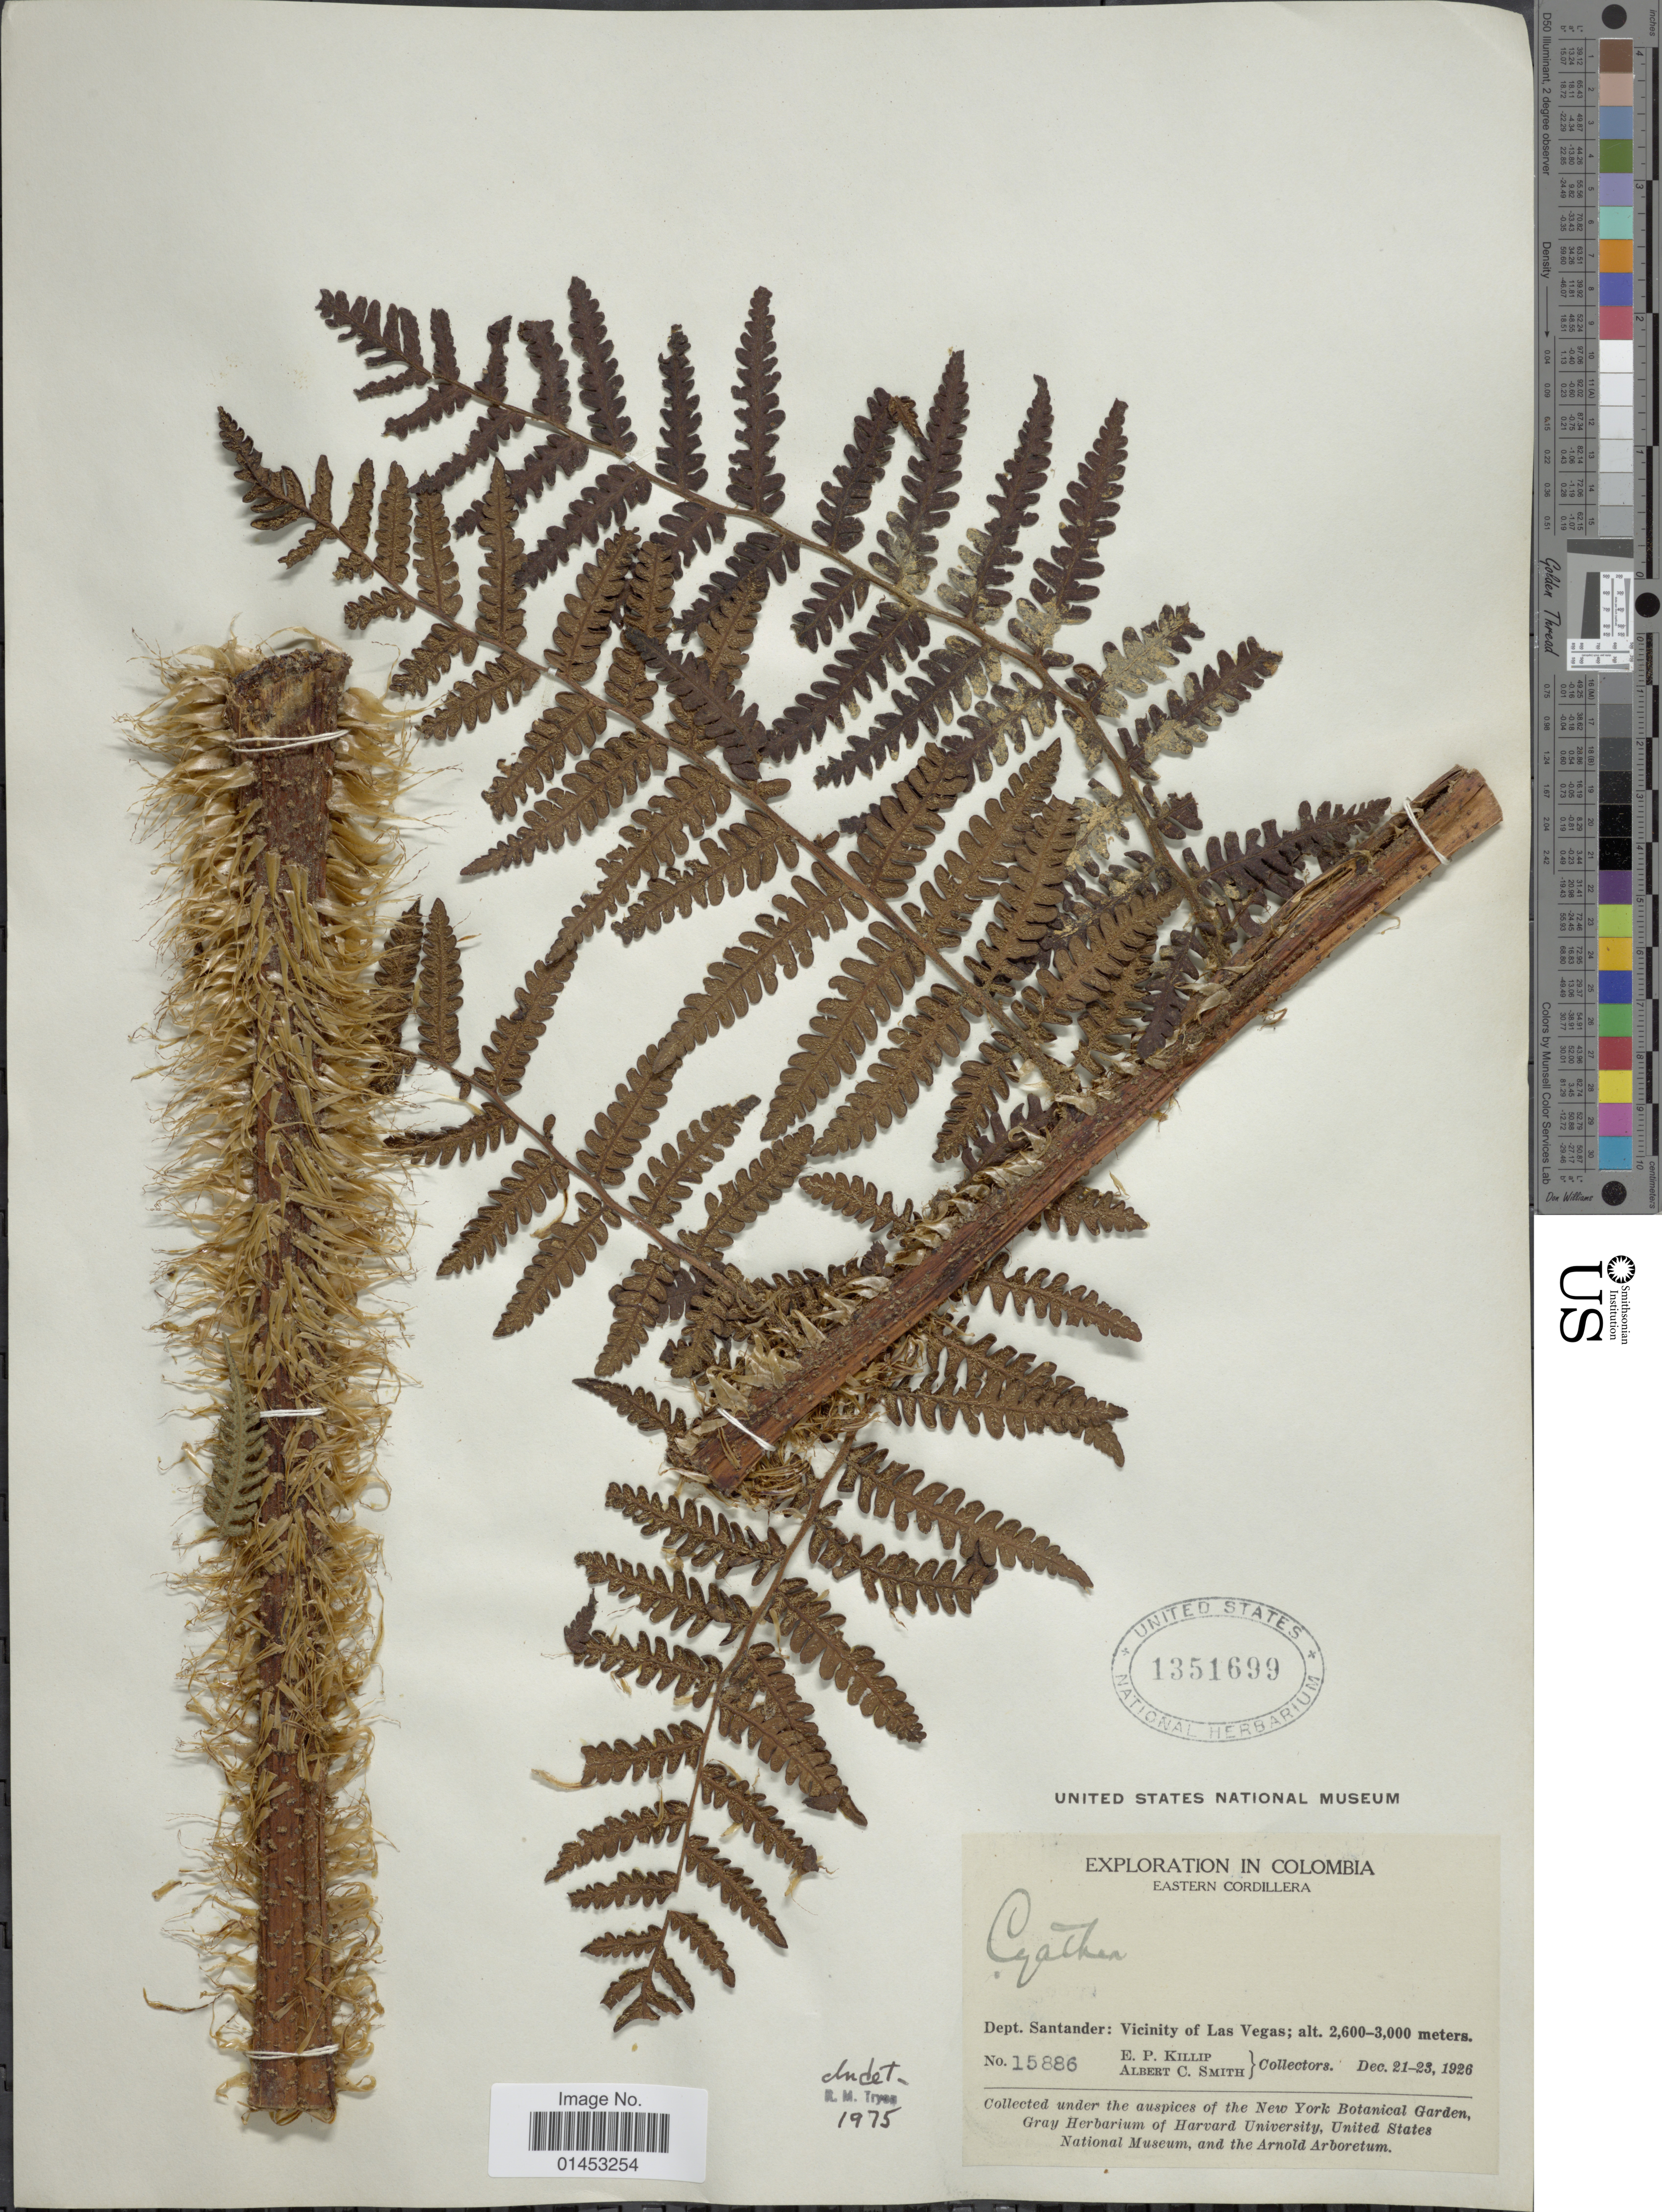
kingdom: Plantae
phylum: Tracheophyta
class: Polypodiopsida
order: Cyatheales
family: Cyatheaceae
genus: Cyathea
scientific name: Cyathea sp.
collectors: E. P. Killip & A. C. Smith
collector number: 15886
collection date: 1926-12-21/1926-12-23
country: Colombia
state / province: Santander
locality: Eastern Cordillera, Dept. Santander: Vicinity of Las Vegas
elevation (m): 2600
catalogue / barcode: US 1351699